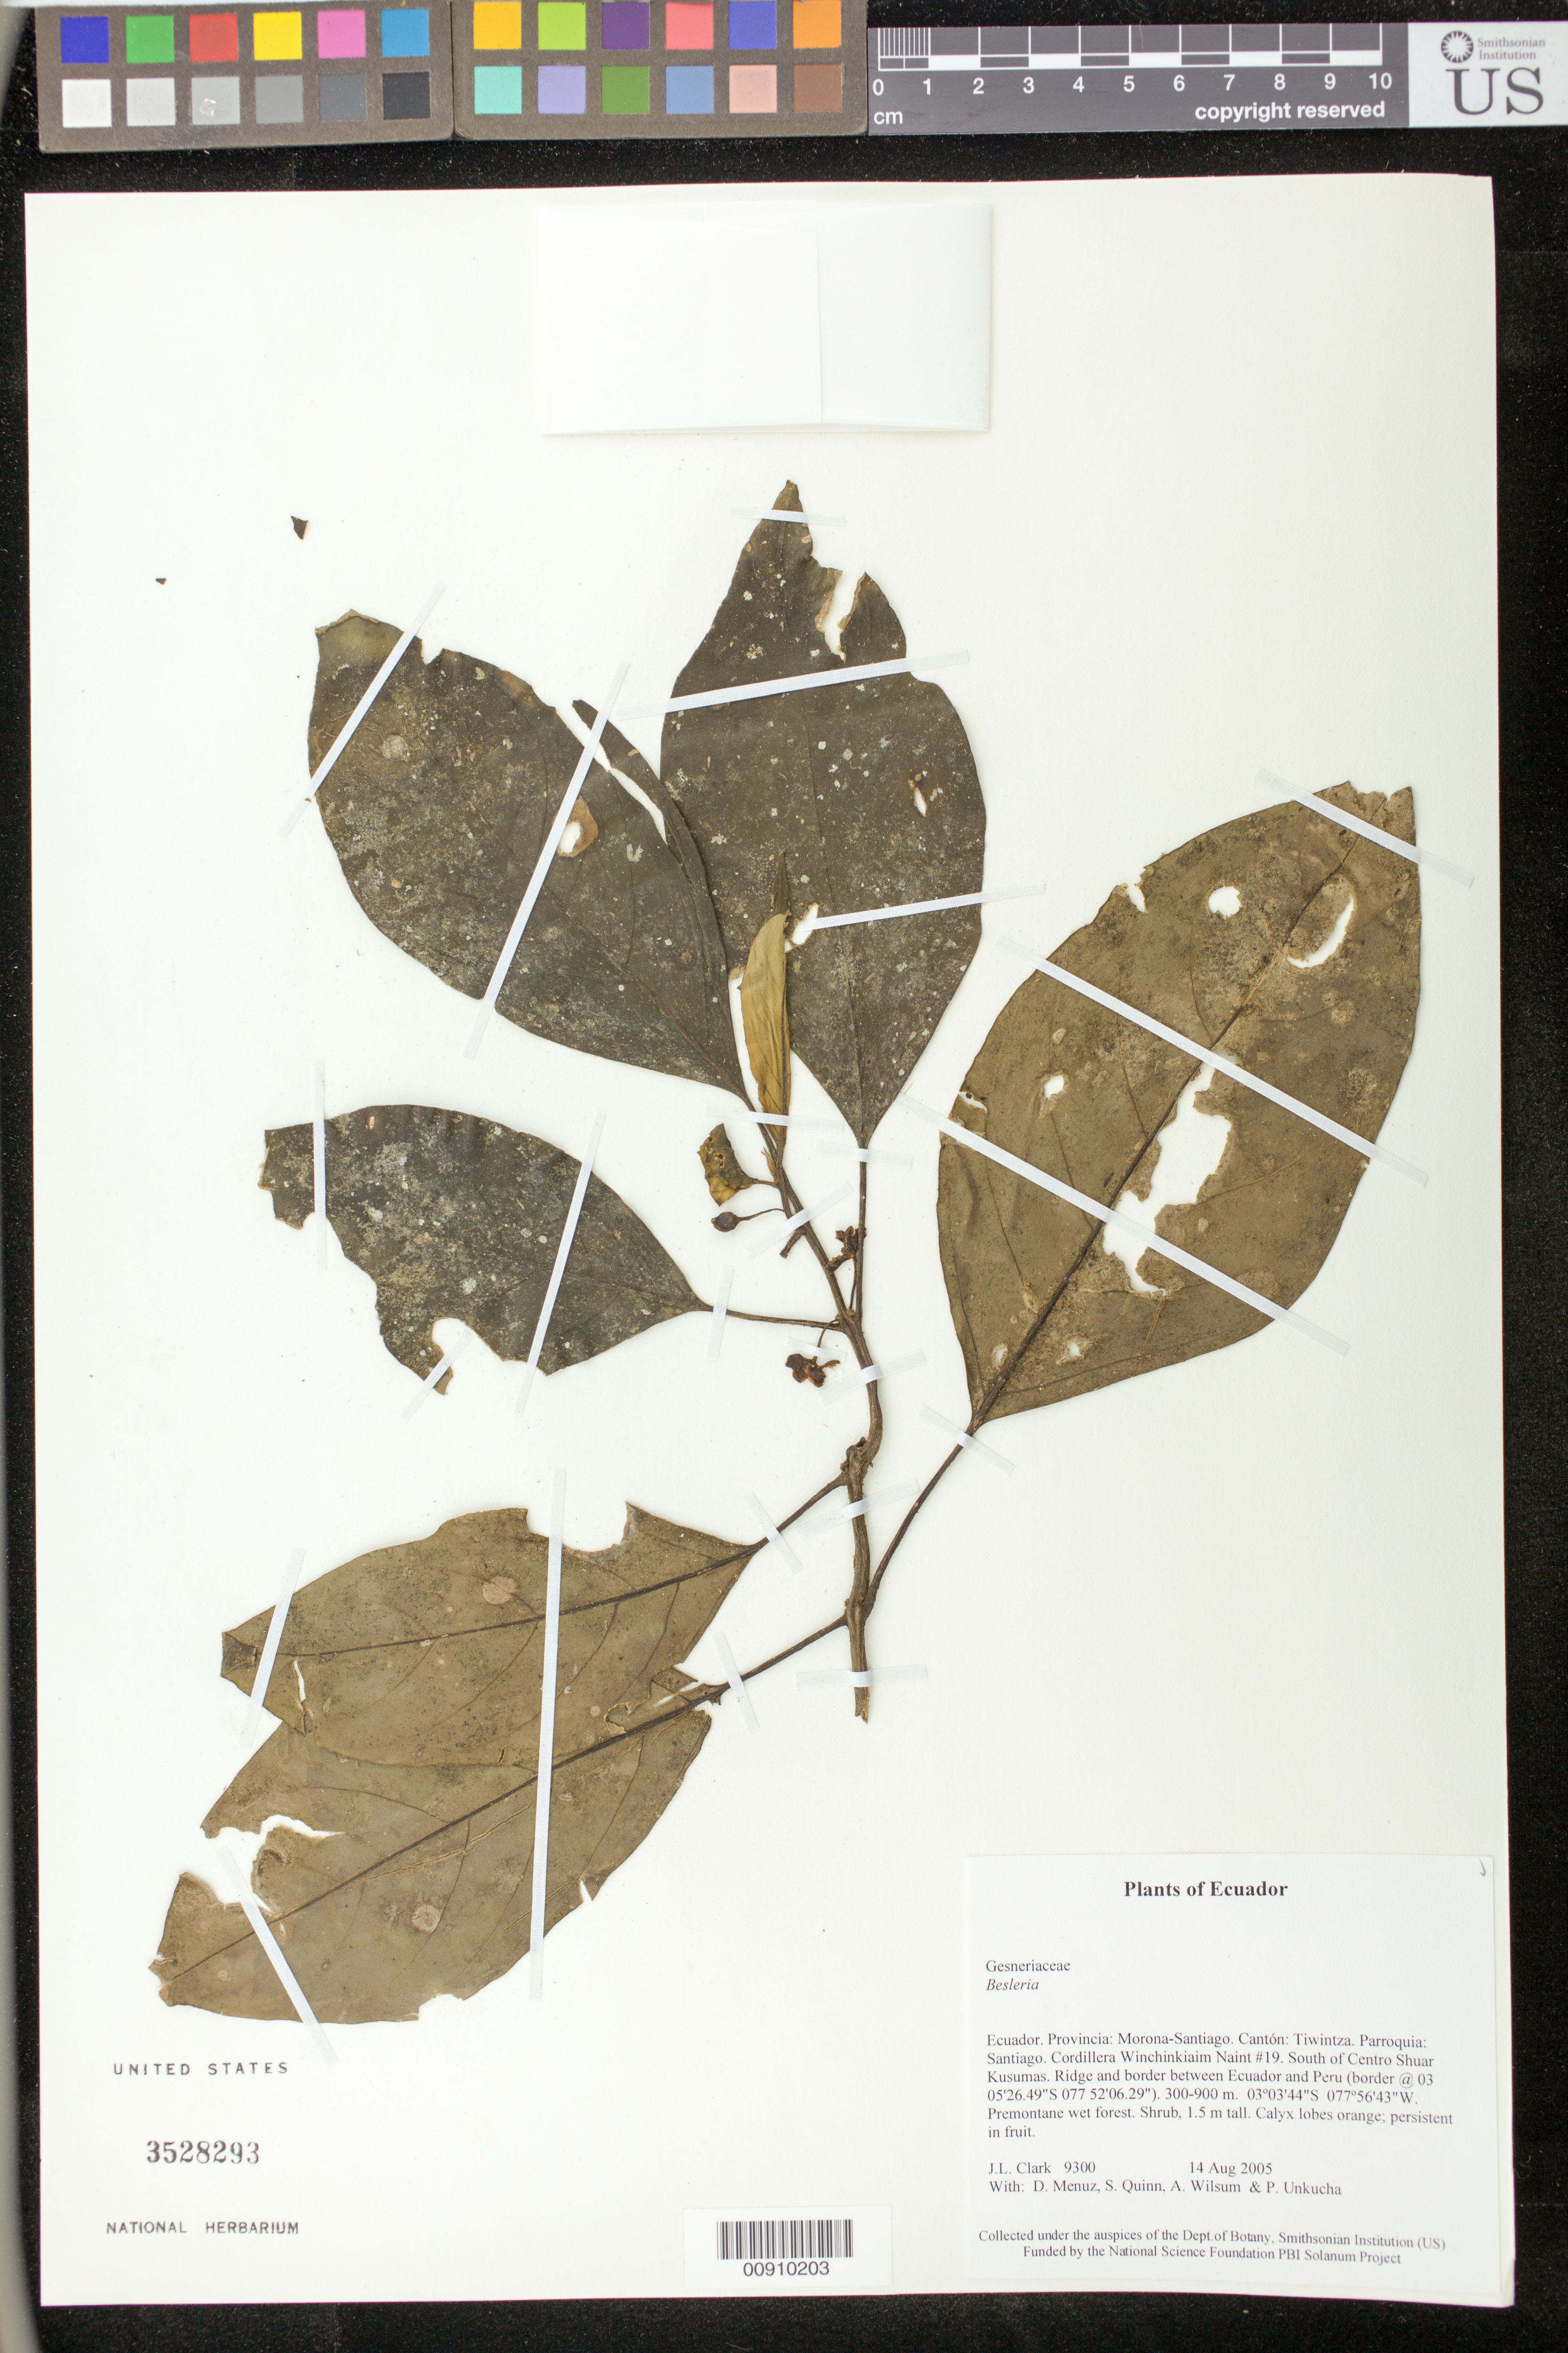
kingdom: Plantae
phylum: Tracheophyta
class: Magnoliopsida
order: Lamiales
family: Gesneriaceae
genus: Besleria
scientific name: Besleria sp.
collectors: J. L. Clark, D. Menuz, S. Quinn, A. Wilsum & P. Unkucha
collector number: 9300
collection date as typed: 14 Aug 2005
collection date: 2005-08-14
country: Ecuador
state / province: Morona-Santiago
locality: Tiwintza. Parroquia: Santiago. Cordillera Winchinkiaim Naint #19. South of Centro Shuar Kusumas. Ridge and border between Ecuador and Peru (border @ 03°05'26.49"S 077°52'06.29").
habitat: Premontane wet forest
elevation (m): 300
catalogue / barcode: US 3528293